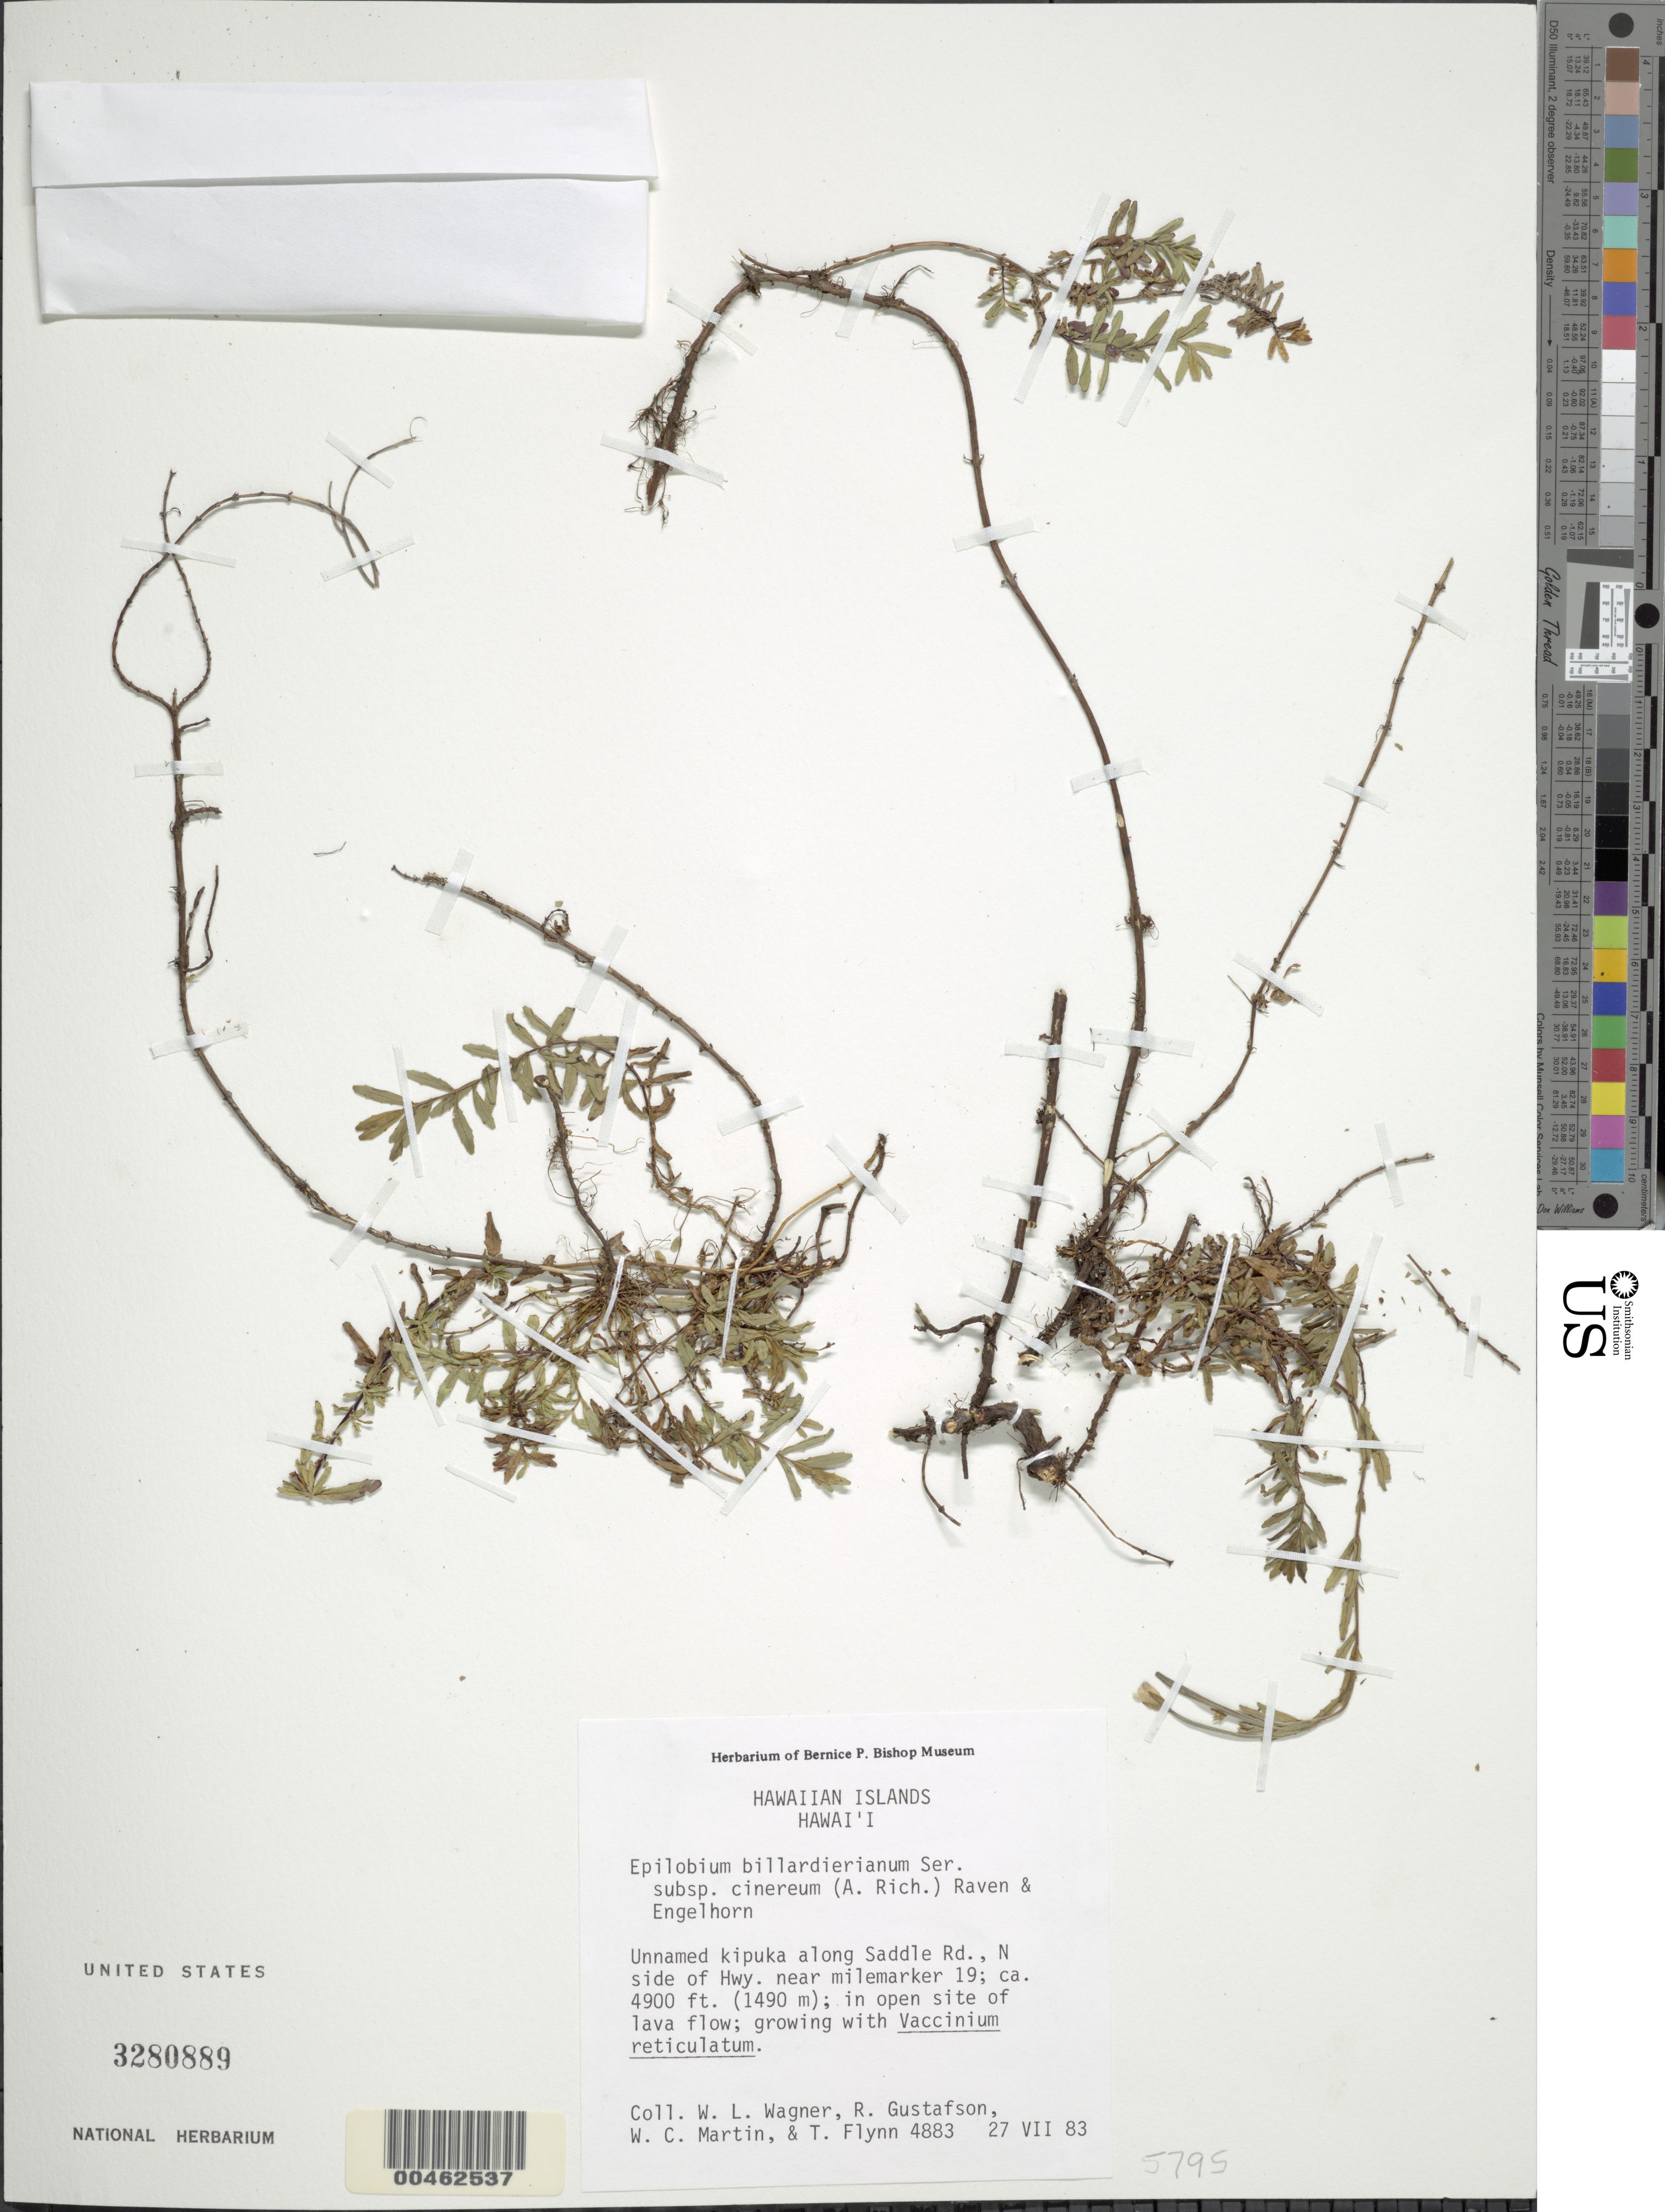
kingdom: Plantae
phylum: Tracheophyta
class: Magnoliopsida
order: Myrtales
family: Onagraceae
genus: Epilobium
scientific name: Epilobium billardiereanum subsp. cinereum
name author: (A. Rich.) P.H. Raven & Engelhorn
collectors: W. L. Wagner, R. Gustafson, W. C. Martin & T. W. Flynn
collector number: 4883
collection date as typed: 27 Jul 1983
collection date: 1983-07-27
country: United States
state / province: Hawaii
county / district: Hawaii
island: Hawaii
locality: Unnamed kipuka along Saddle Rd., n side of Hwy. near milemarker 19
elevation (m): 1494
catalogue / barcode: US 3280889